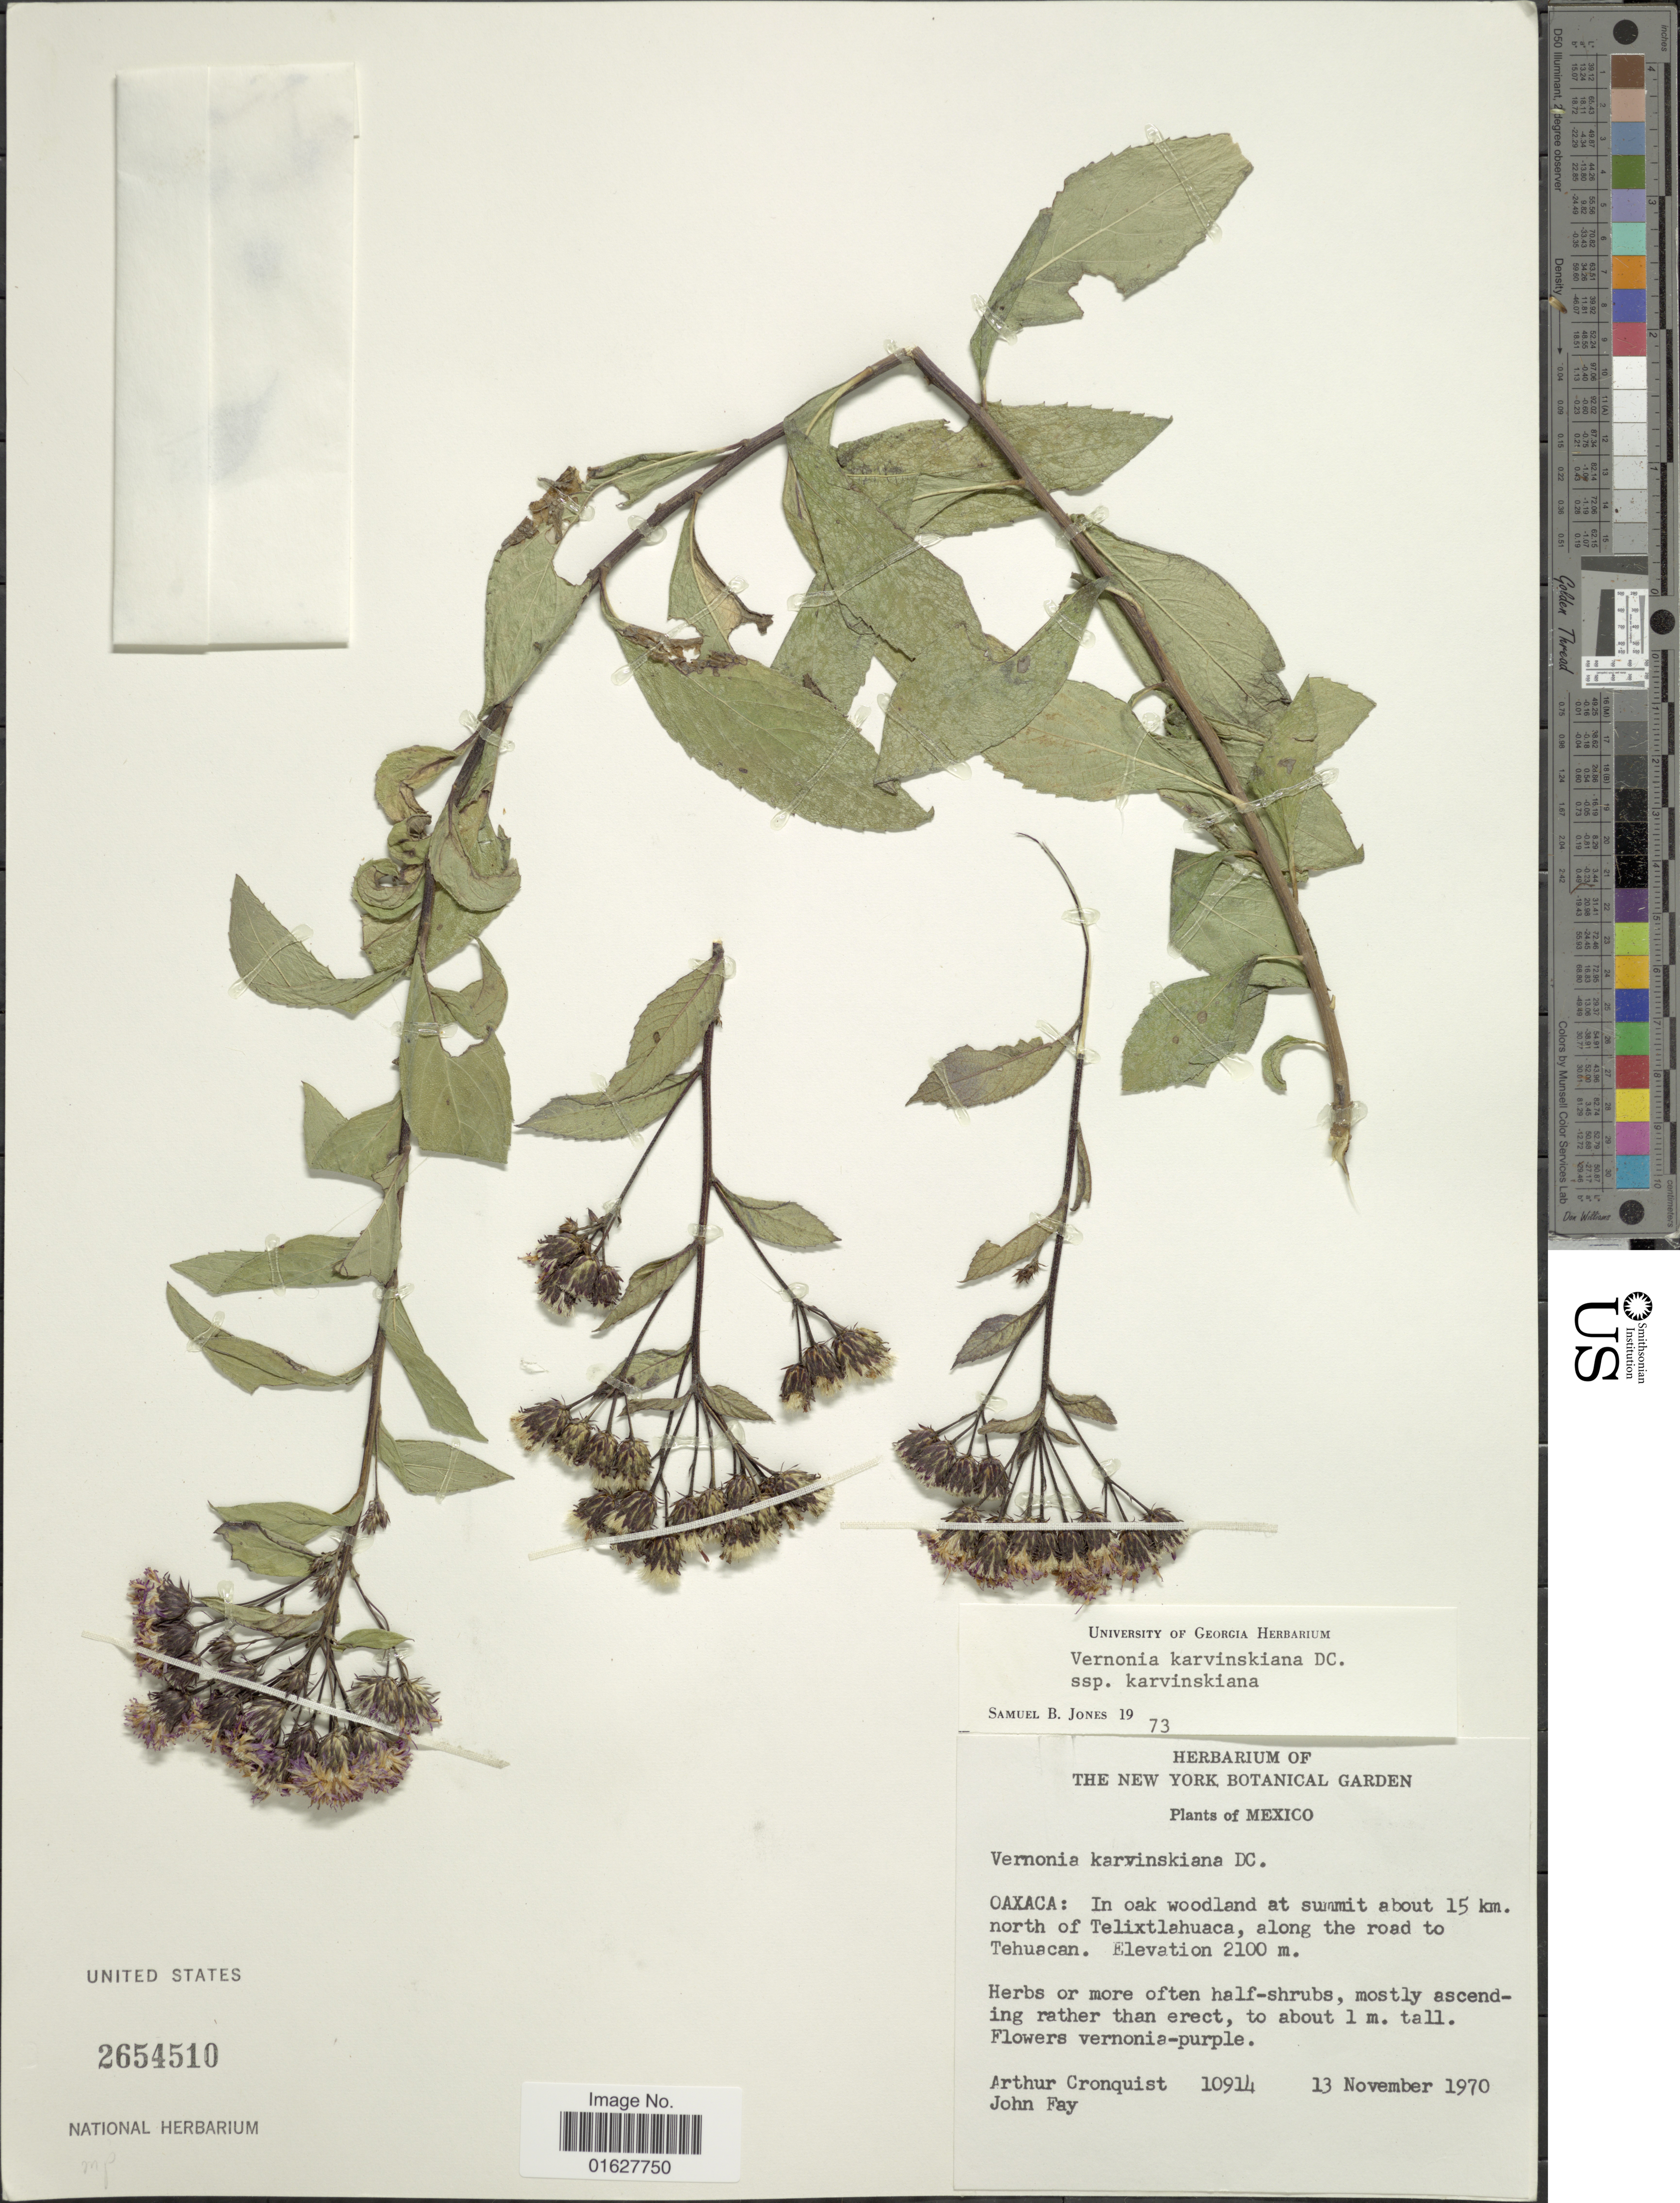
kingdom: Plantae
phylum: Tracheophyta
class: Magnoliopsida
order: Asterales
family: Asteraceae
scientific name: Vickianthus karvinskianus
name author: (DC.) H. Rob.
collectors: A. J. Cronquist & J. M. Fay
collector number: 10914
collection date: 1970-11-13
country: Mexico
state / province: Oaxaca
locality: Mexico. Oaxaca: In oak woodland at summit about 15 km. north of Telixlahuaca, along the road to Tehuacan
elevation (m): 2100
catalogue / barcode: US 2654510